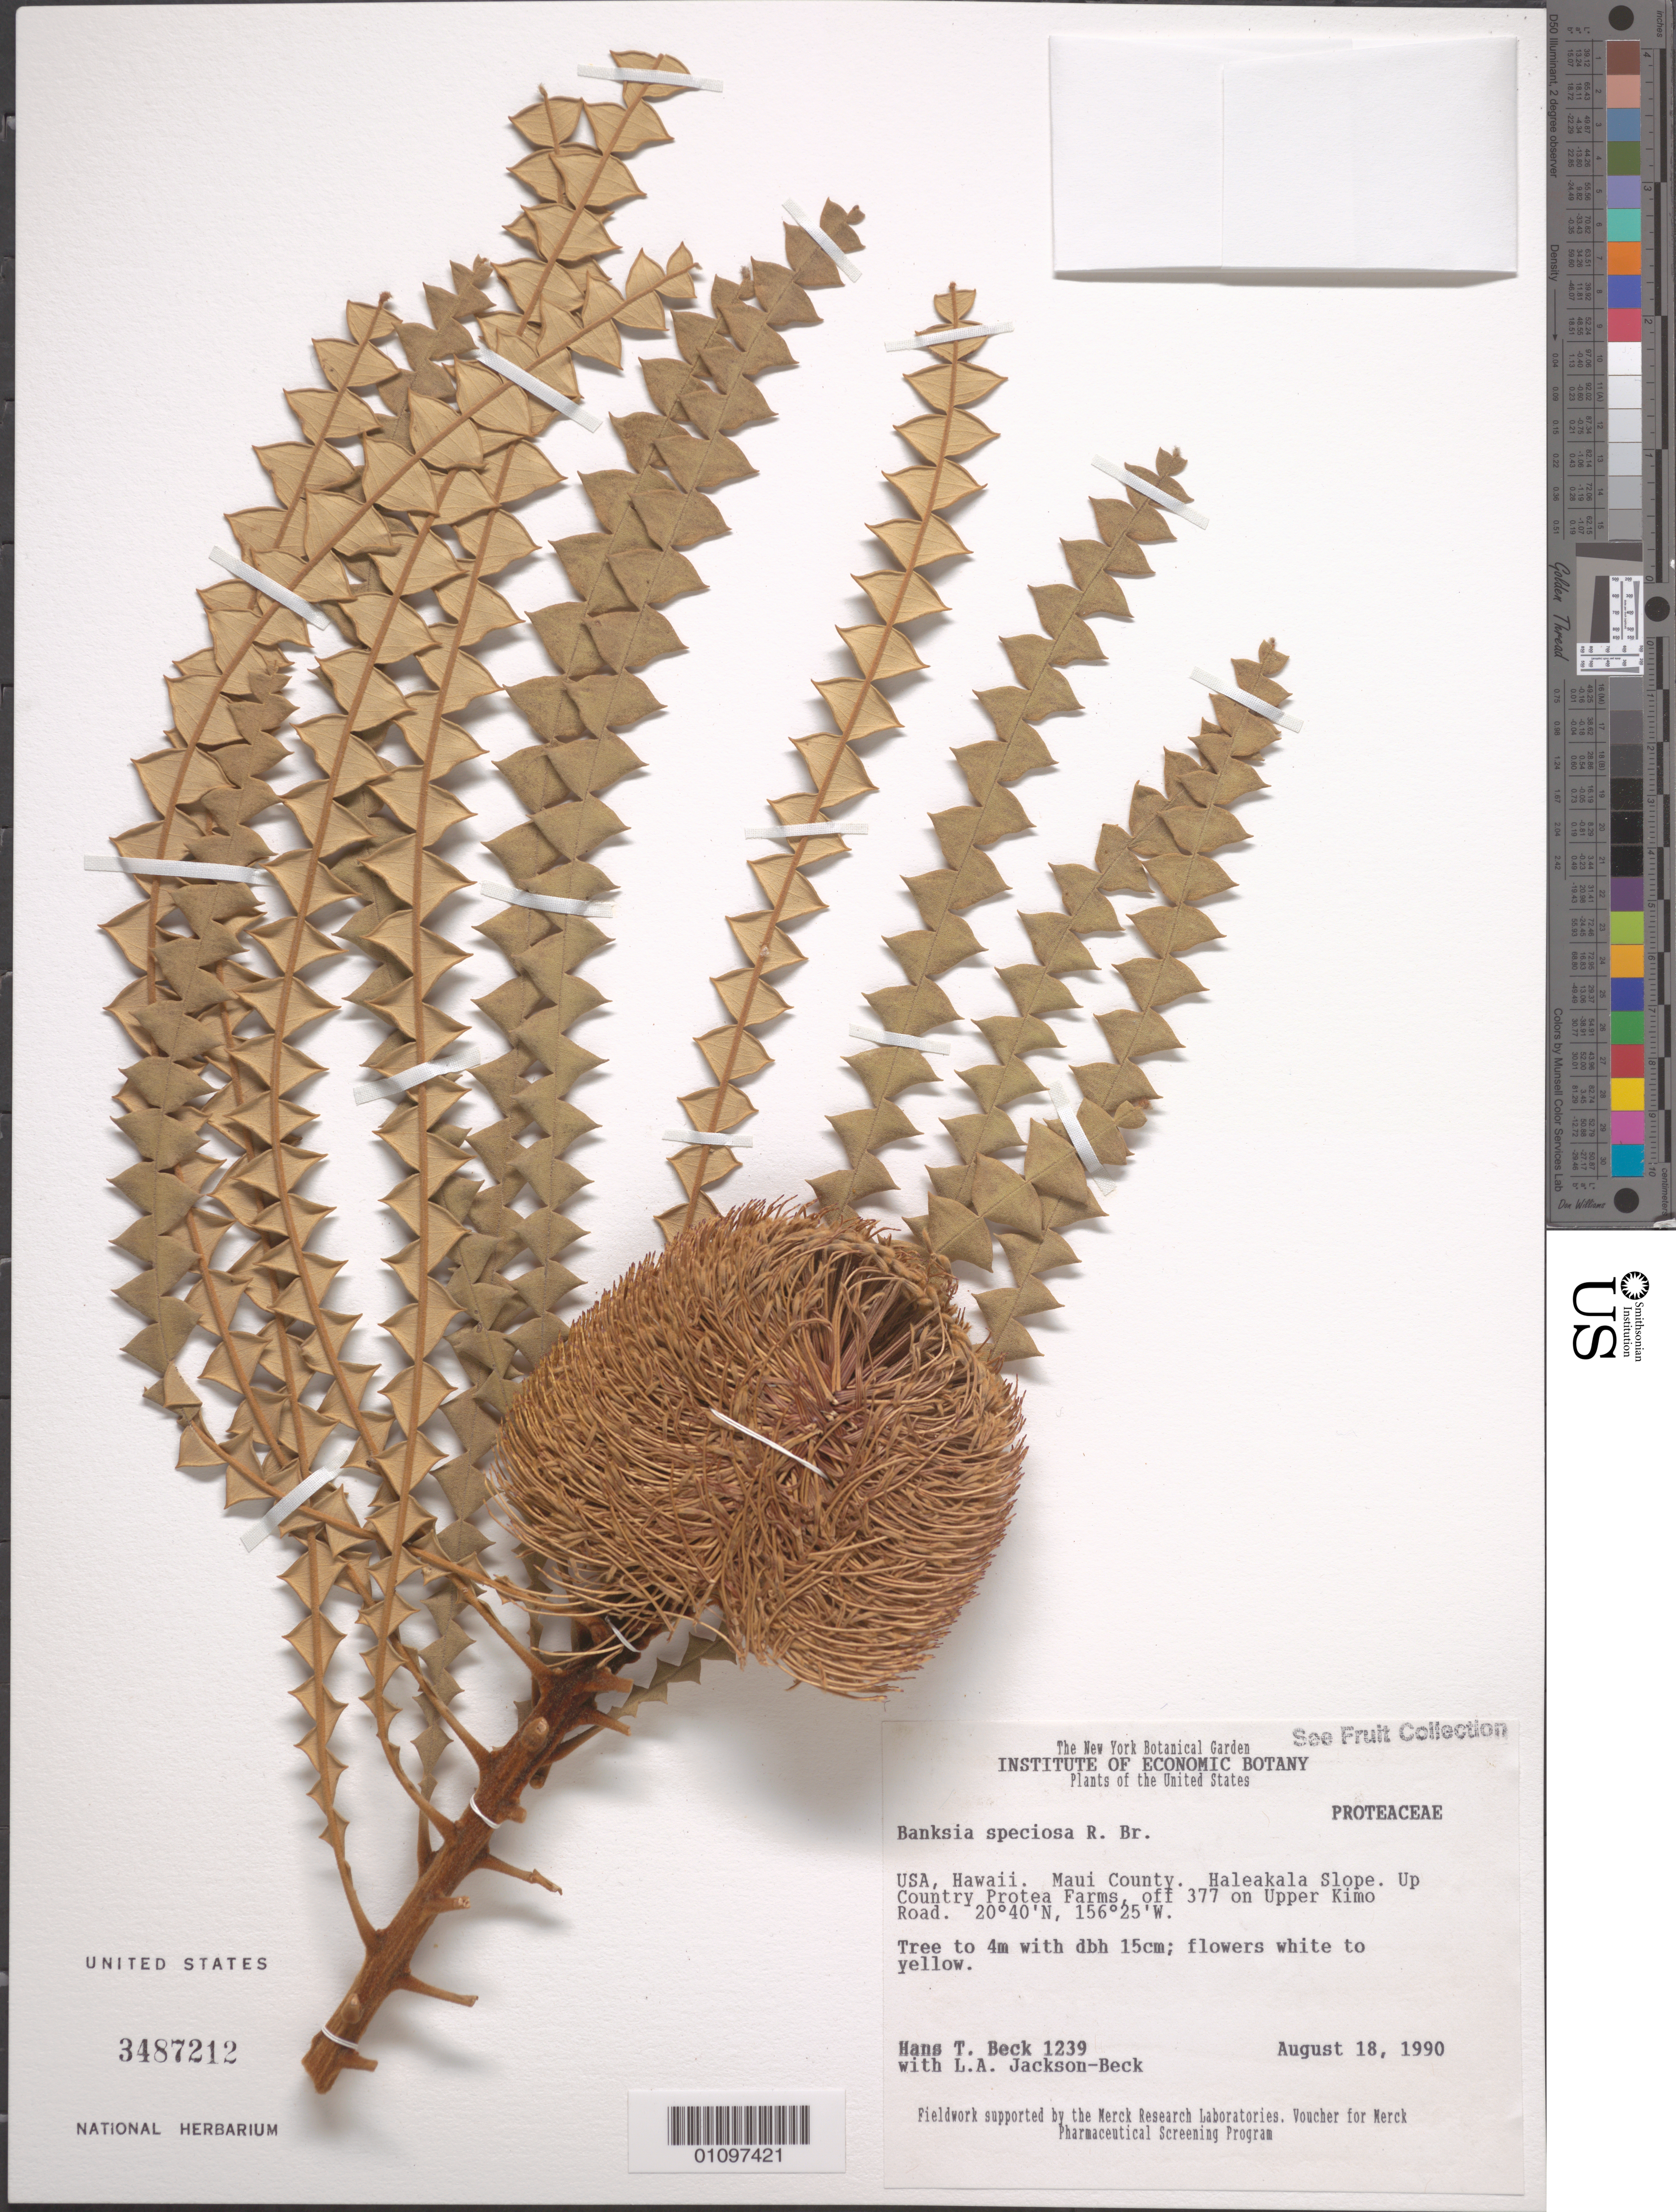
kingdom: Plantae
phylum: Tracheophyta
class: Magnoliopsida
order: Proteales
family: Proteaceae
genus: Banksia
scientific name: Banksia speciosa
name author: R. Br.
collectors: H. T. Beck & L. Jackson-Beck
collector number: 1239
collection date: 1990-08-18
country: United States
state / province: Hawaii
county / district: Maui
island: Maui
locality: Maui Co. Haleakala Slope. Up Country Protea Farms, off 377 on Upper Kimo Road.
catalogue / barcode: US 3487212